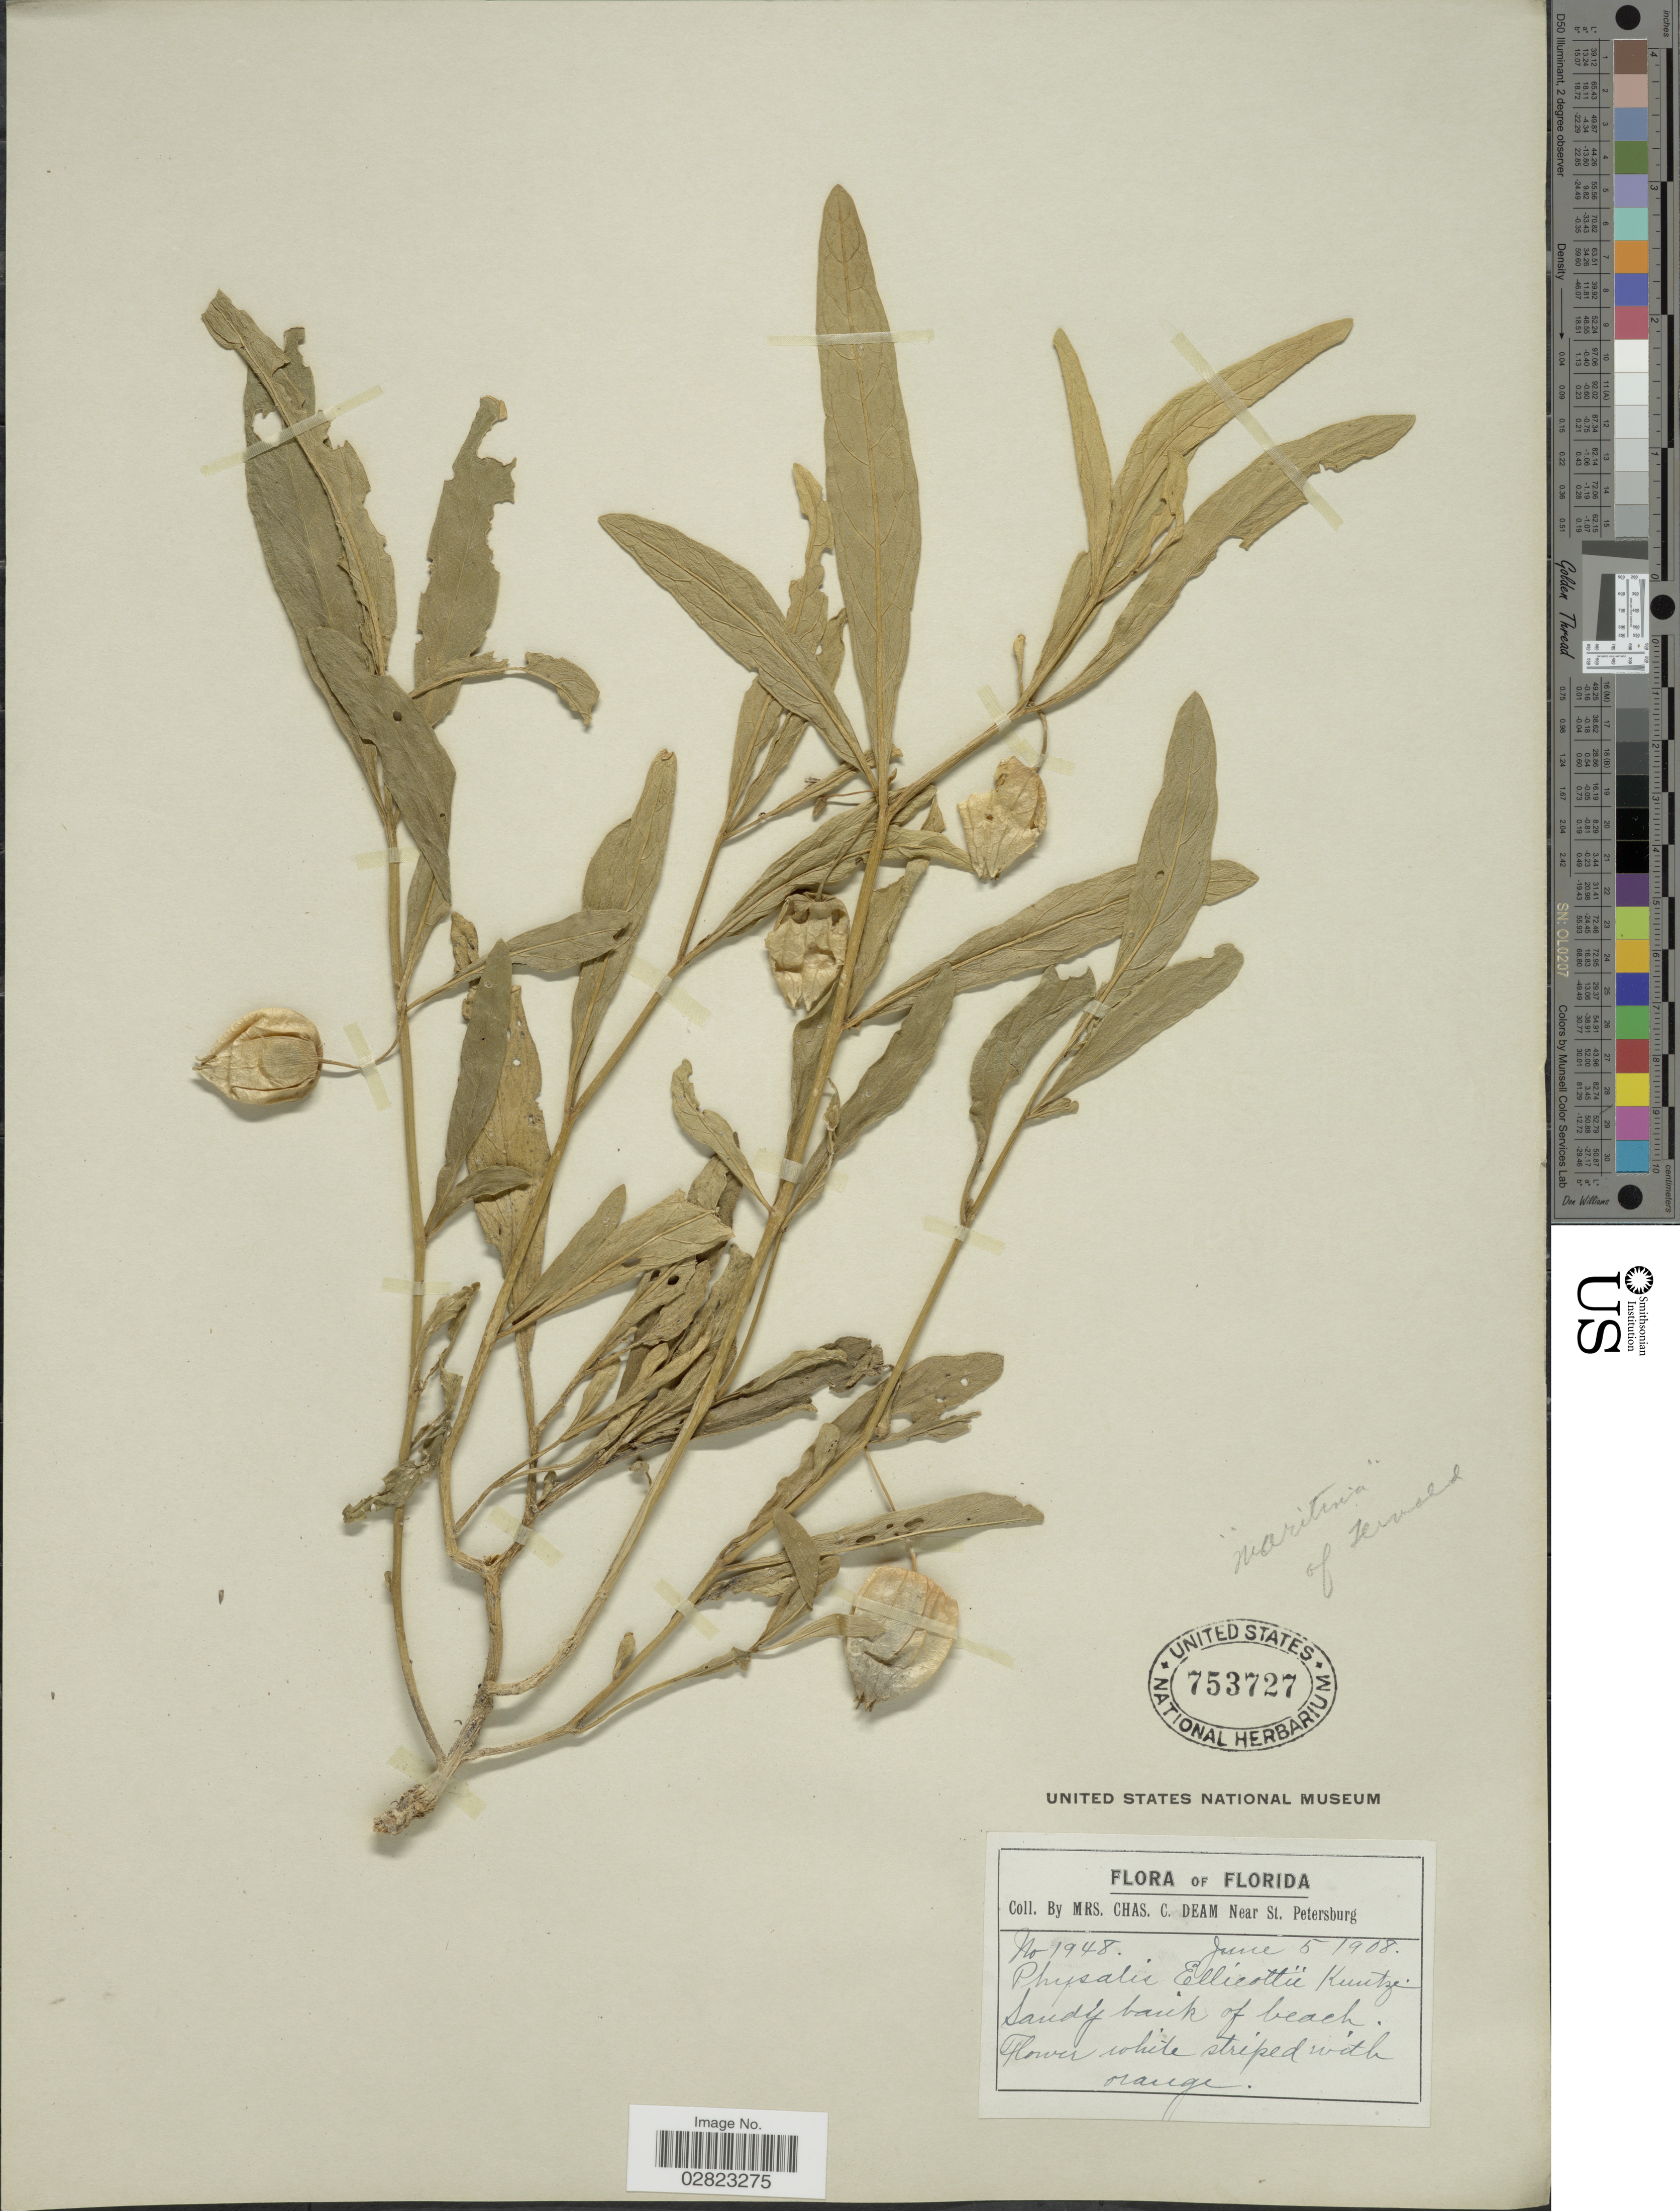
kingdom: Plantae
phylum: Tracheophyta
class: Magnoliopsida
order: Solanales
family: Solanaceae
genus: Physalis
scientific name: Physalis elliottii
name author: Kunze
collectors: C. Deam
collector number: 1948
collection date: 1908-06-05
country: United States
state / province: Florida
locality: Near St. Petersburg. Sandy bank of beach.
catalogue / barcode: US 753727